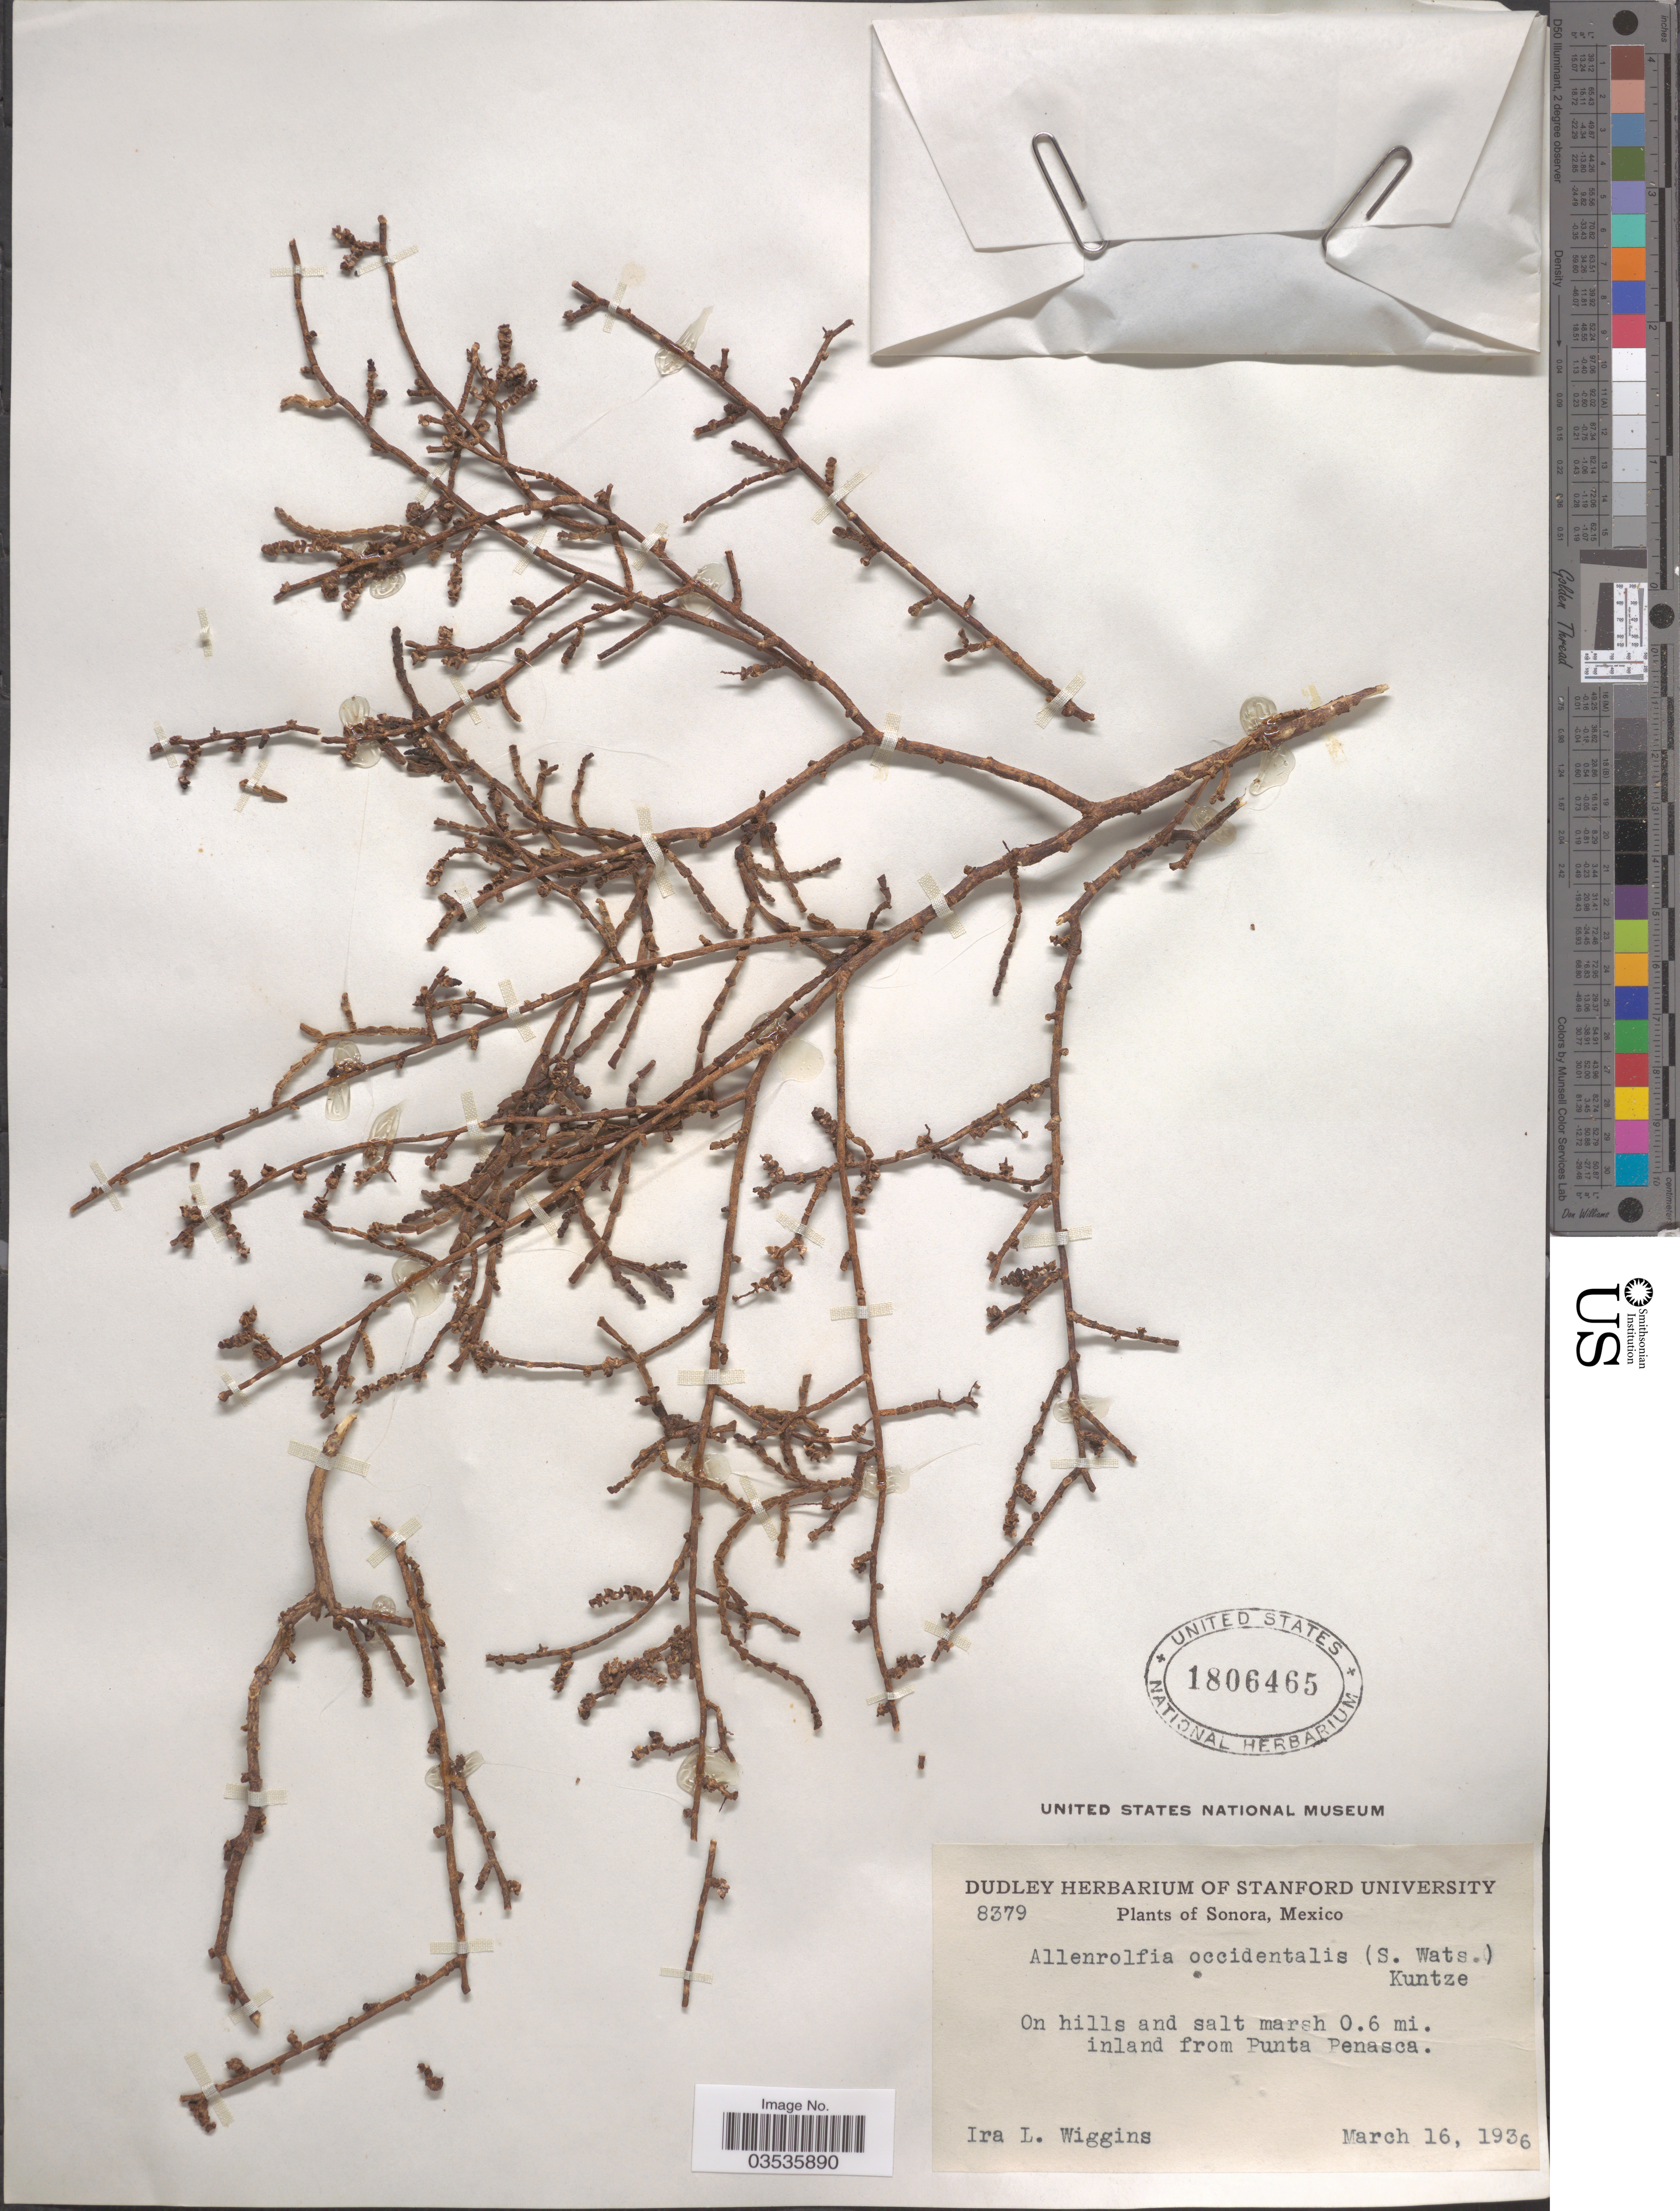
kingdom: Plantae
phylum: Tracheophyta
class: Magnoliopsida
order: Caryophyllales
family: Amaranthaceae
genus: Allenrolfea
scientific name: Allenrolfea occidentalis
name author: (S. Watson) Kuntze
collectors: I. L. Wiggins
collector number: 8379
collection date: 1936-03-16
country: Mexico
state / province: Sonora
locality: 0.6 mi. inland from Punta Penasca.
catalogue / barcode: US 1806465